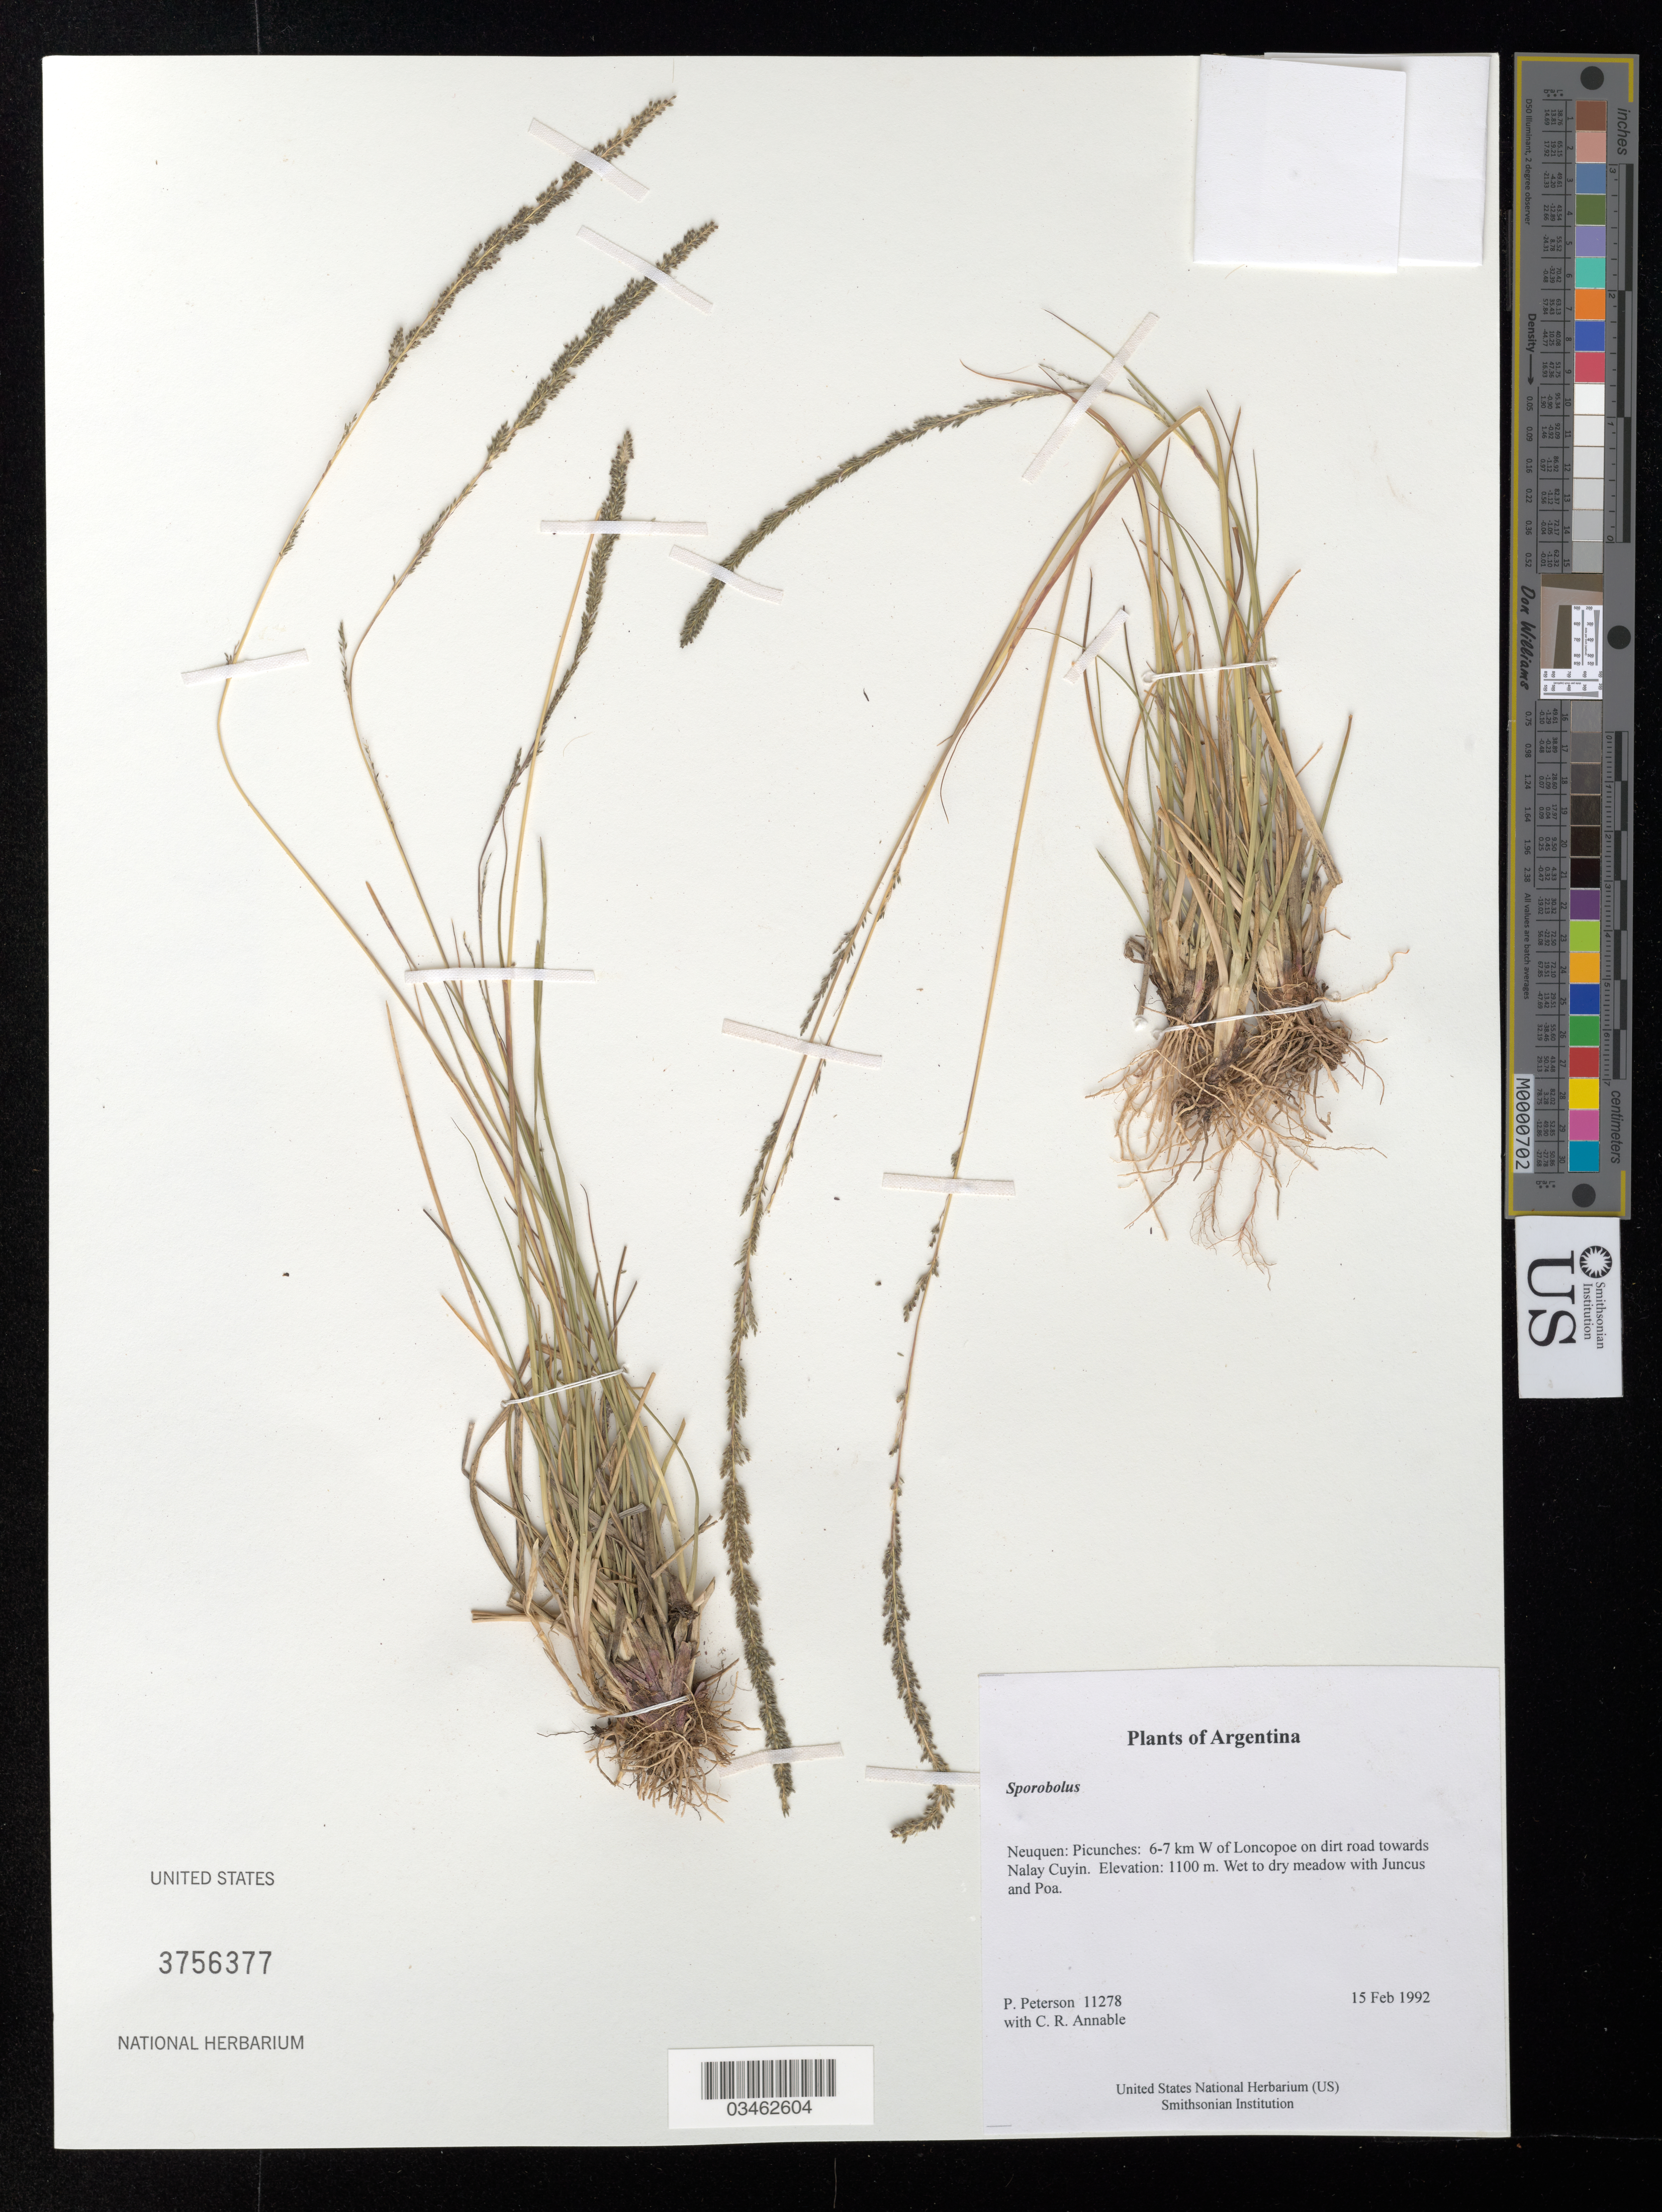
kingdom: Plantae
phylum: Tracheophyta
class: Liliopsida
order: Poales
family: Poaceae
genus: Sporobolus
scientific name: Sporobolus sp.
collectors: P. M. Peterson & C. R. Annable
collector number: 11278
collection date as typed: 15 Feb 1992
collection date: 1992-02-15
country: Argentina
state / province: Neuquen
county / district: Picunches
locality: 6-7 km W of Loncopoe on dirt road towards Nalay Cuyin.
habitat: Wet to dry meadow with Juncus and Poa.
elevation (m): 1100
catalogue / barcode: US 3756377